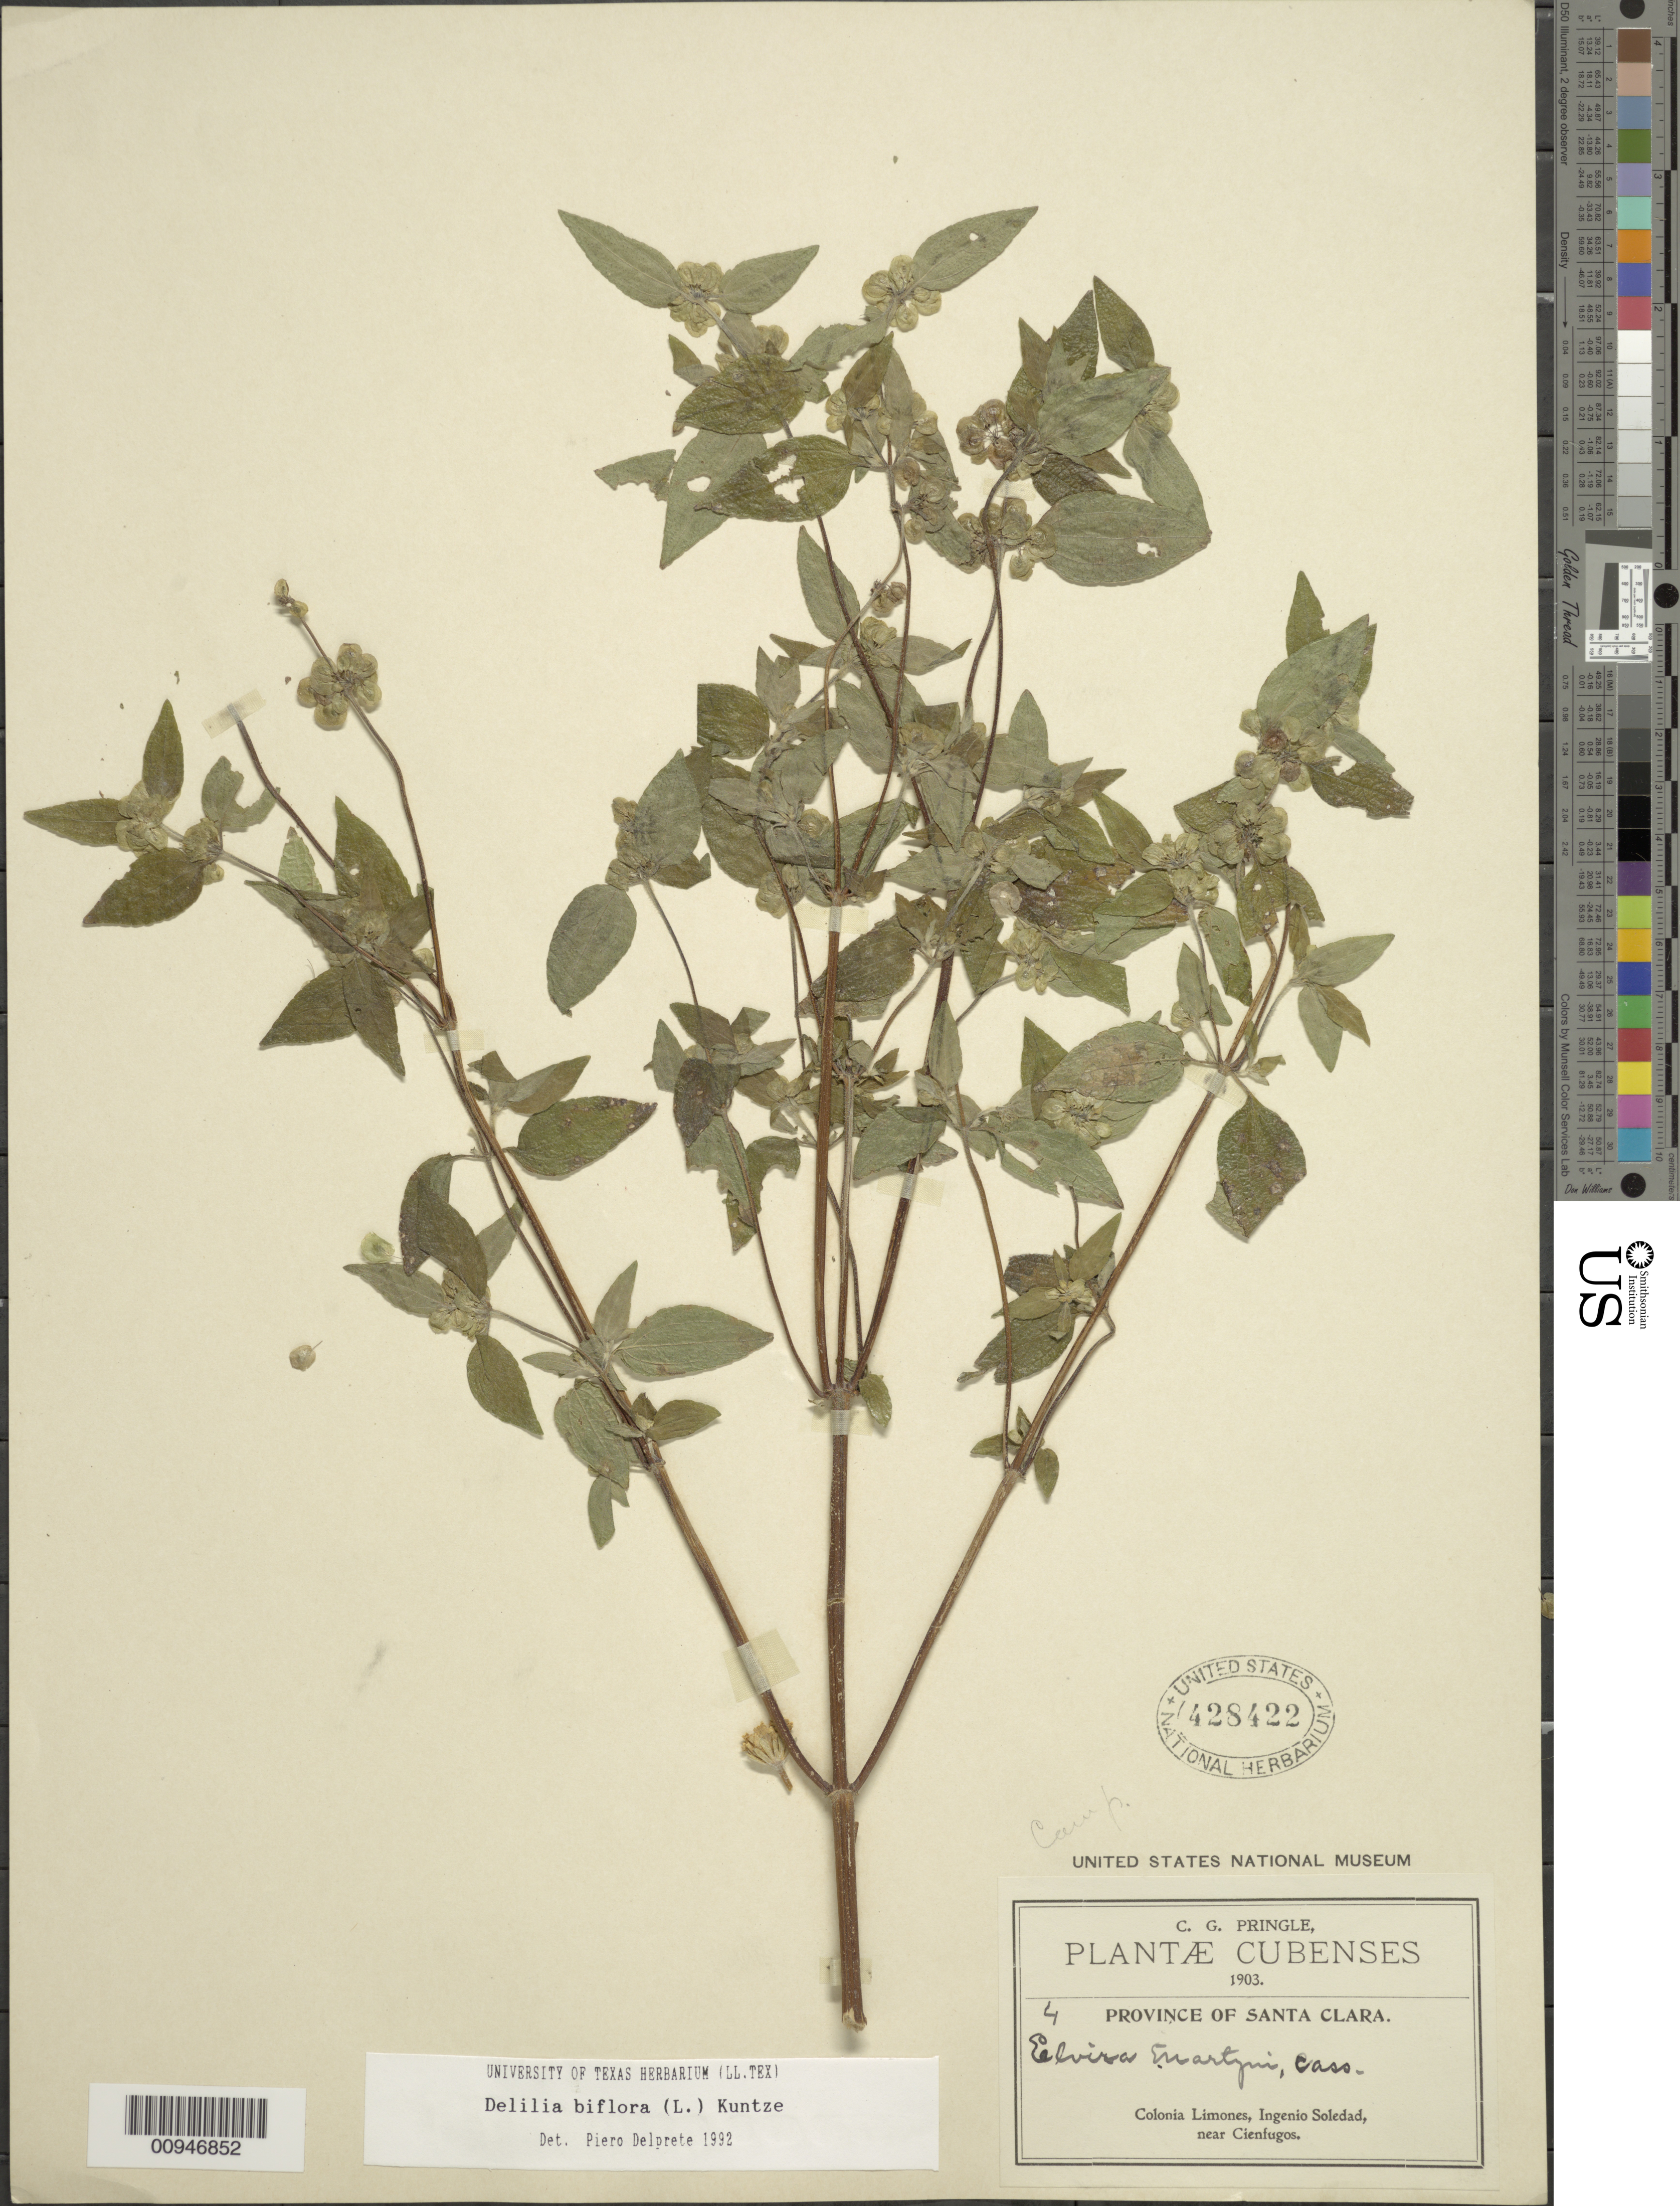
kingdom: Plantae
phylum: Tracheophyta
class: Magnoliopsida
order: Asterales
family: Asteraceae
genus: Delilia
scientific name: Delilia biflora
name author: (L.) Kuntze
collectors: C. G. Pringle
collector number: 4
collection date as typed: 1903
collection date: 1903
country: Cuba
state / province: Cienfuegos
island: Cuba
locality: Colonia Limones, Ingenio Soledad, near Cienfuegos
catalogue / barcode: US 428422